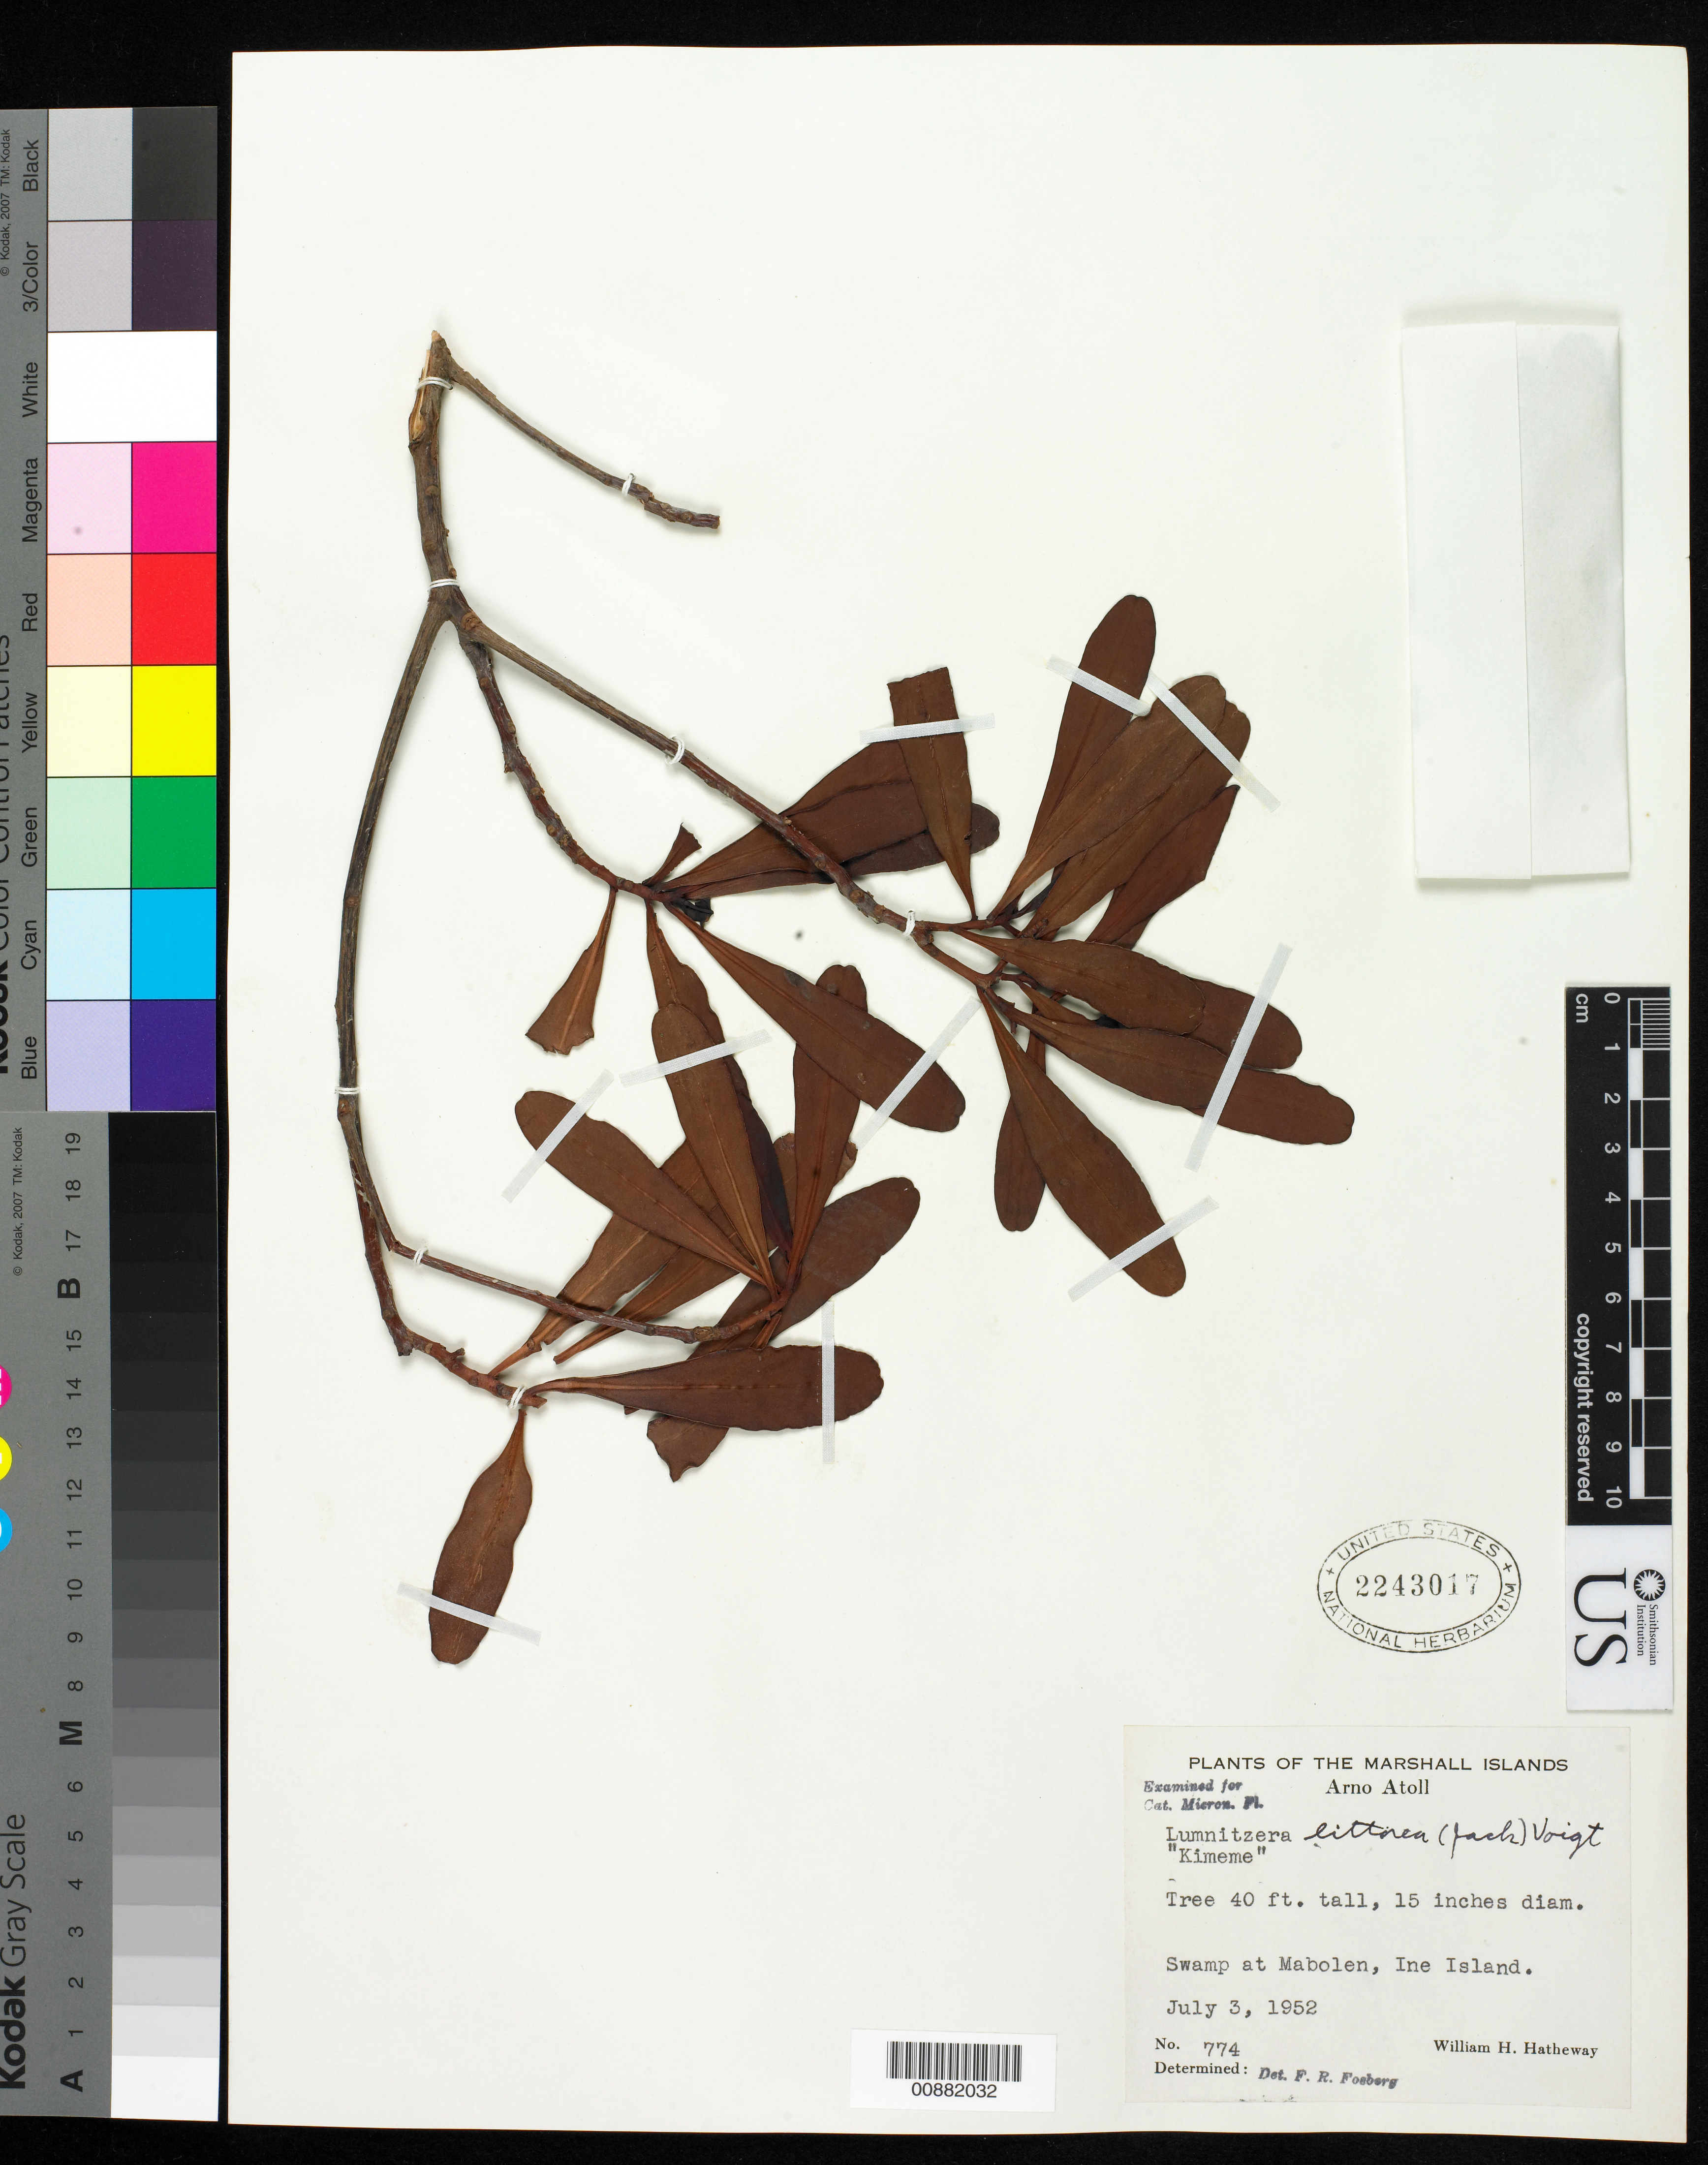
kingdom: Plantae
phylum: Tracheophyta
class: Magnoliopsida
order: Myrtales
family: Combretaceae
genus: Lumnitzera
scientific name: Lumnitzera littorea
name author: (Jack) Voight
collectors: W. H. Hatheway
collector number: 774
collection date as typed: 03 Jul 1952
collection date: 1952-07-03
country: Marshall Islands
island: Arno Atoll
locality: Mabolen, Ine Islet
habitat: Swamp.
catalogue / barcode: US 2243017